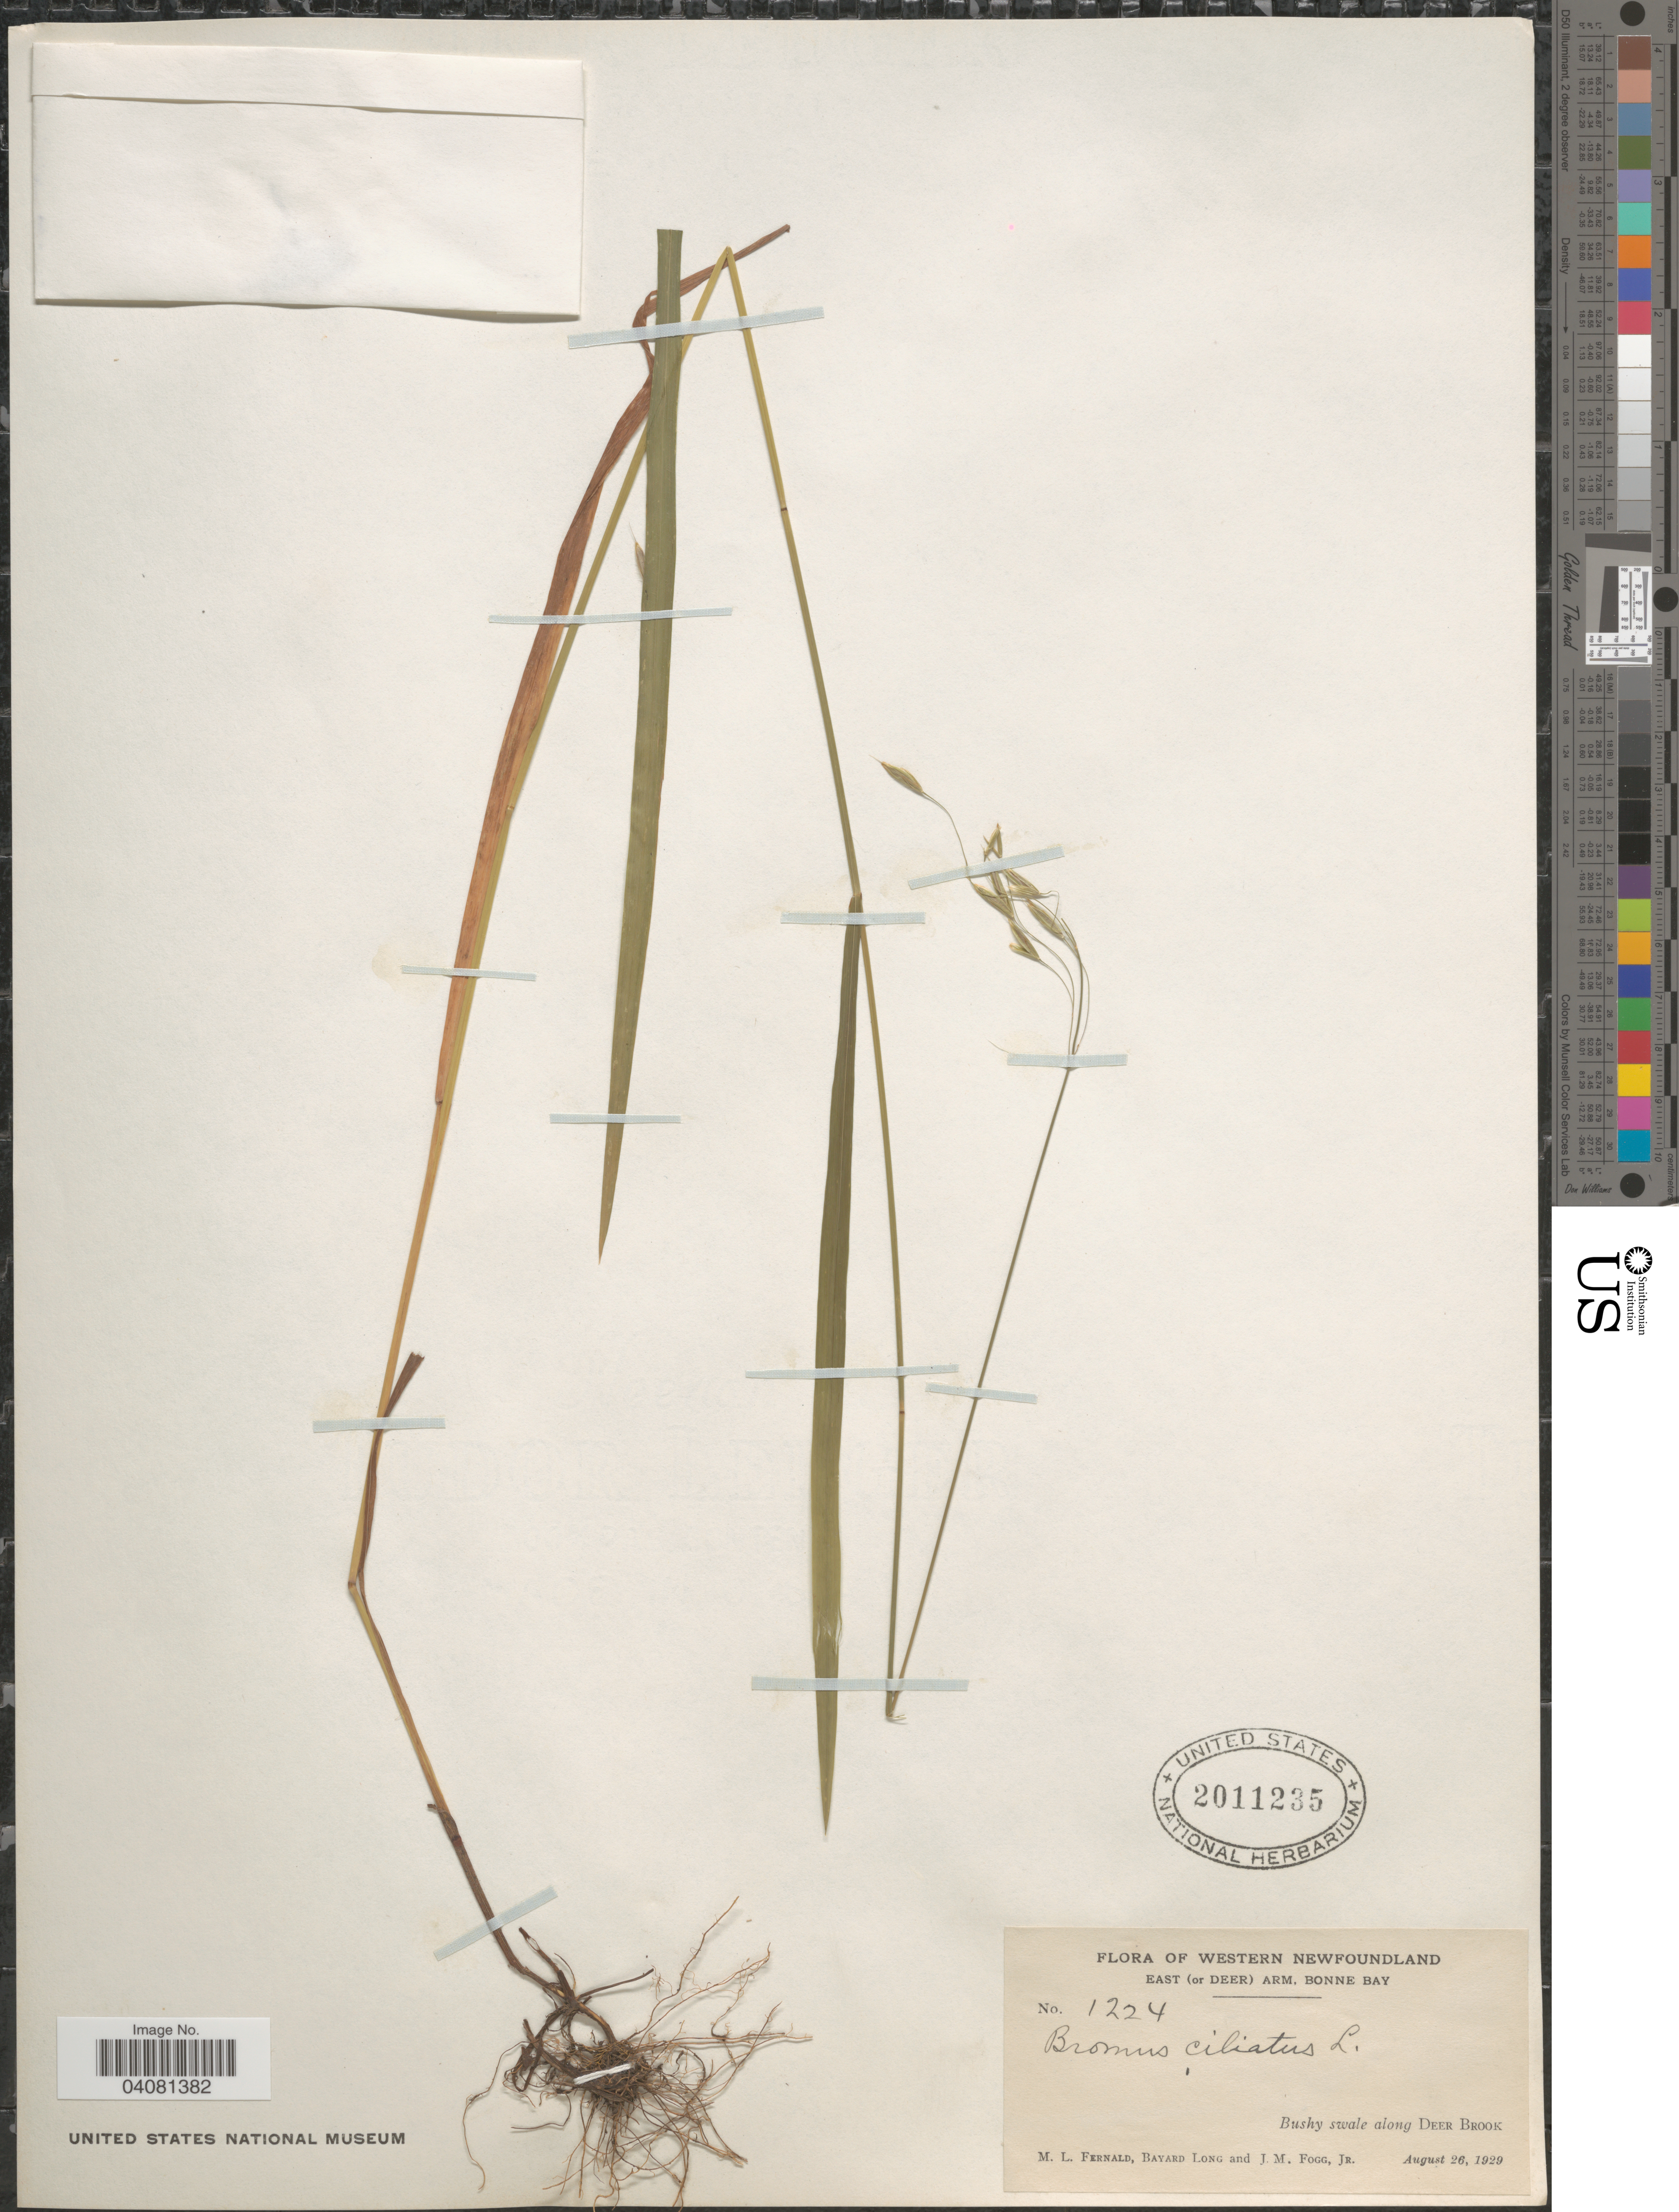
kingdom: Plantae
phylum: Tracheophyta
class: Liliopsida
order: Poales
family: Poaceae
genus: Bromus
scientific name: Bromus ciliatus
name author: L.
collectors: M. L. Fernald, B. Long & J. Fogg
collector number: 1224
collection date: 1929-08-26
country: Canada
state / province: Newfoundland and Labrador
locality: Western Newfoundland. East (or Deer) Arm, Bonne Bay. Bushy swale along Deer Brook.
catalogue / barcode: US 2011235